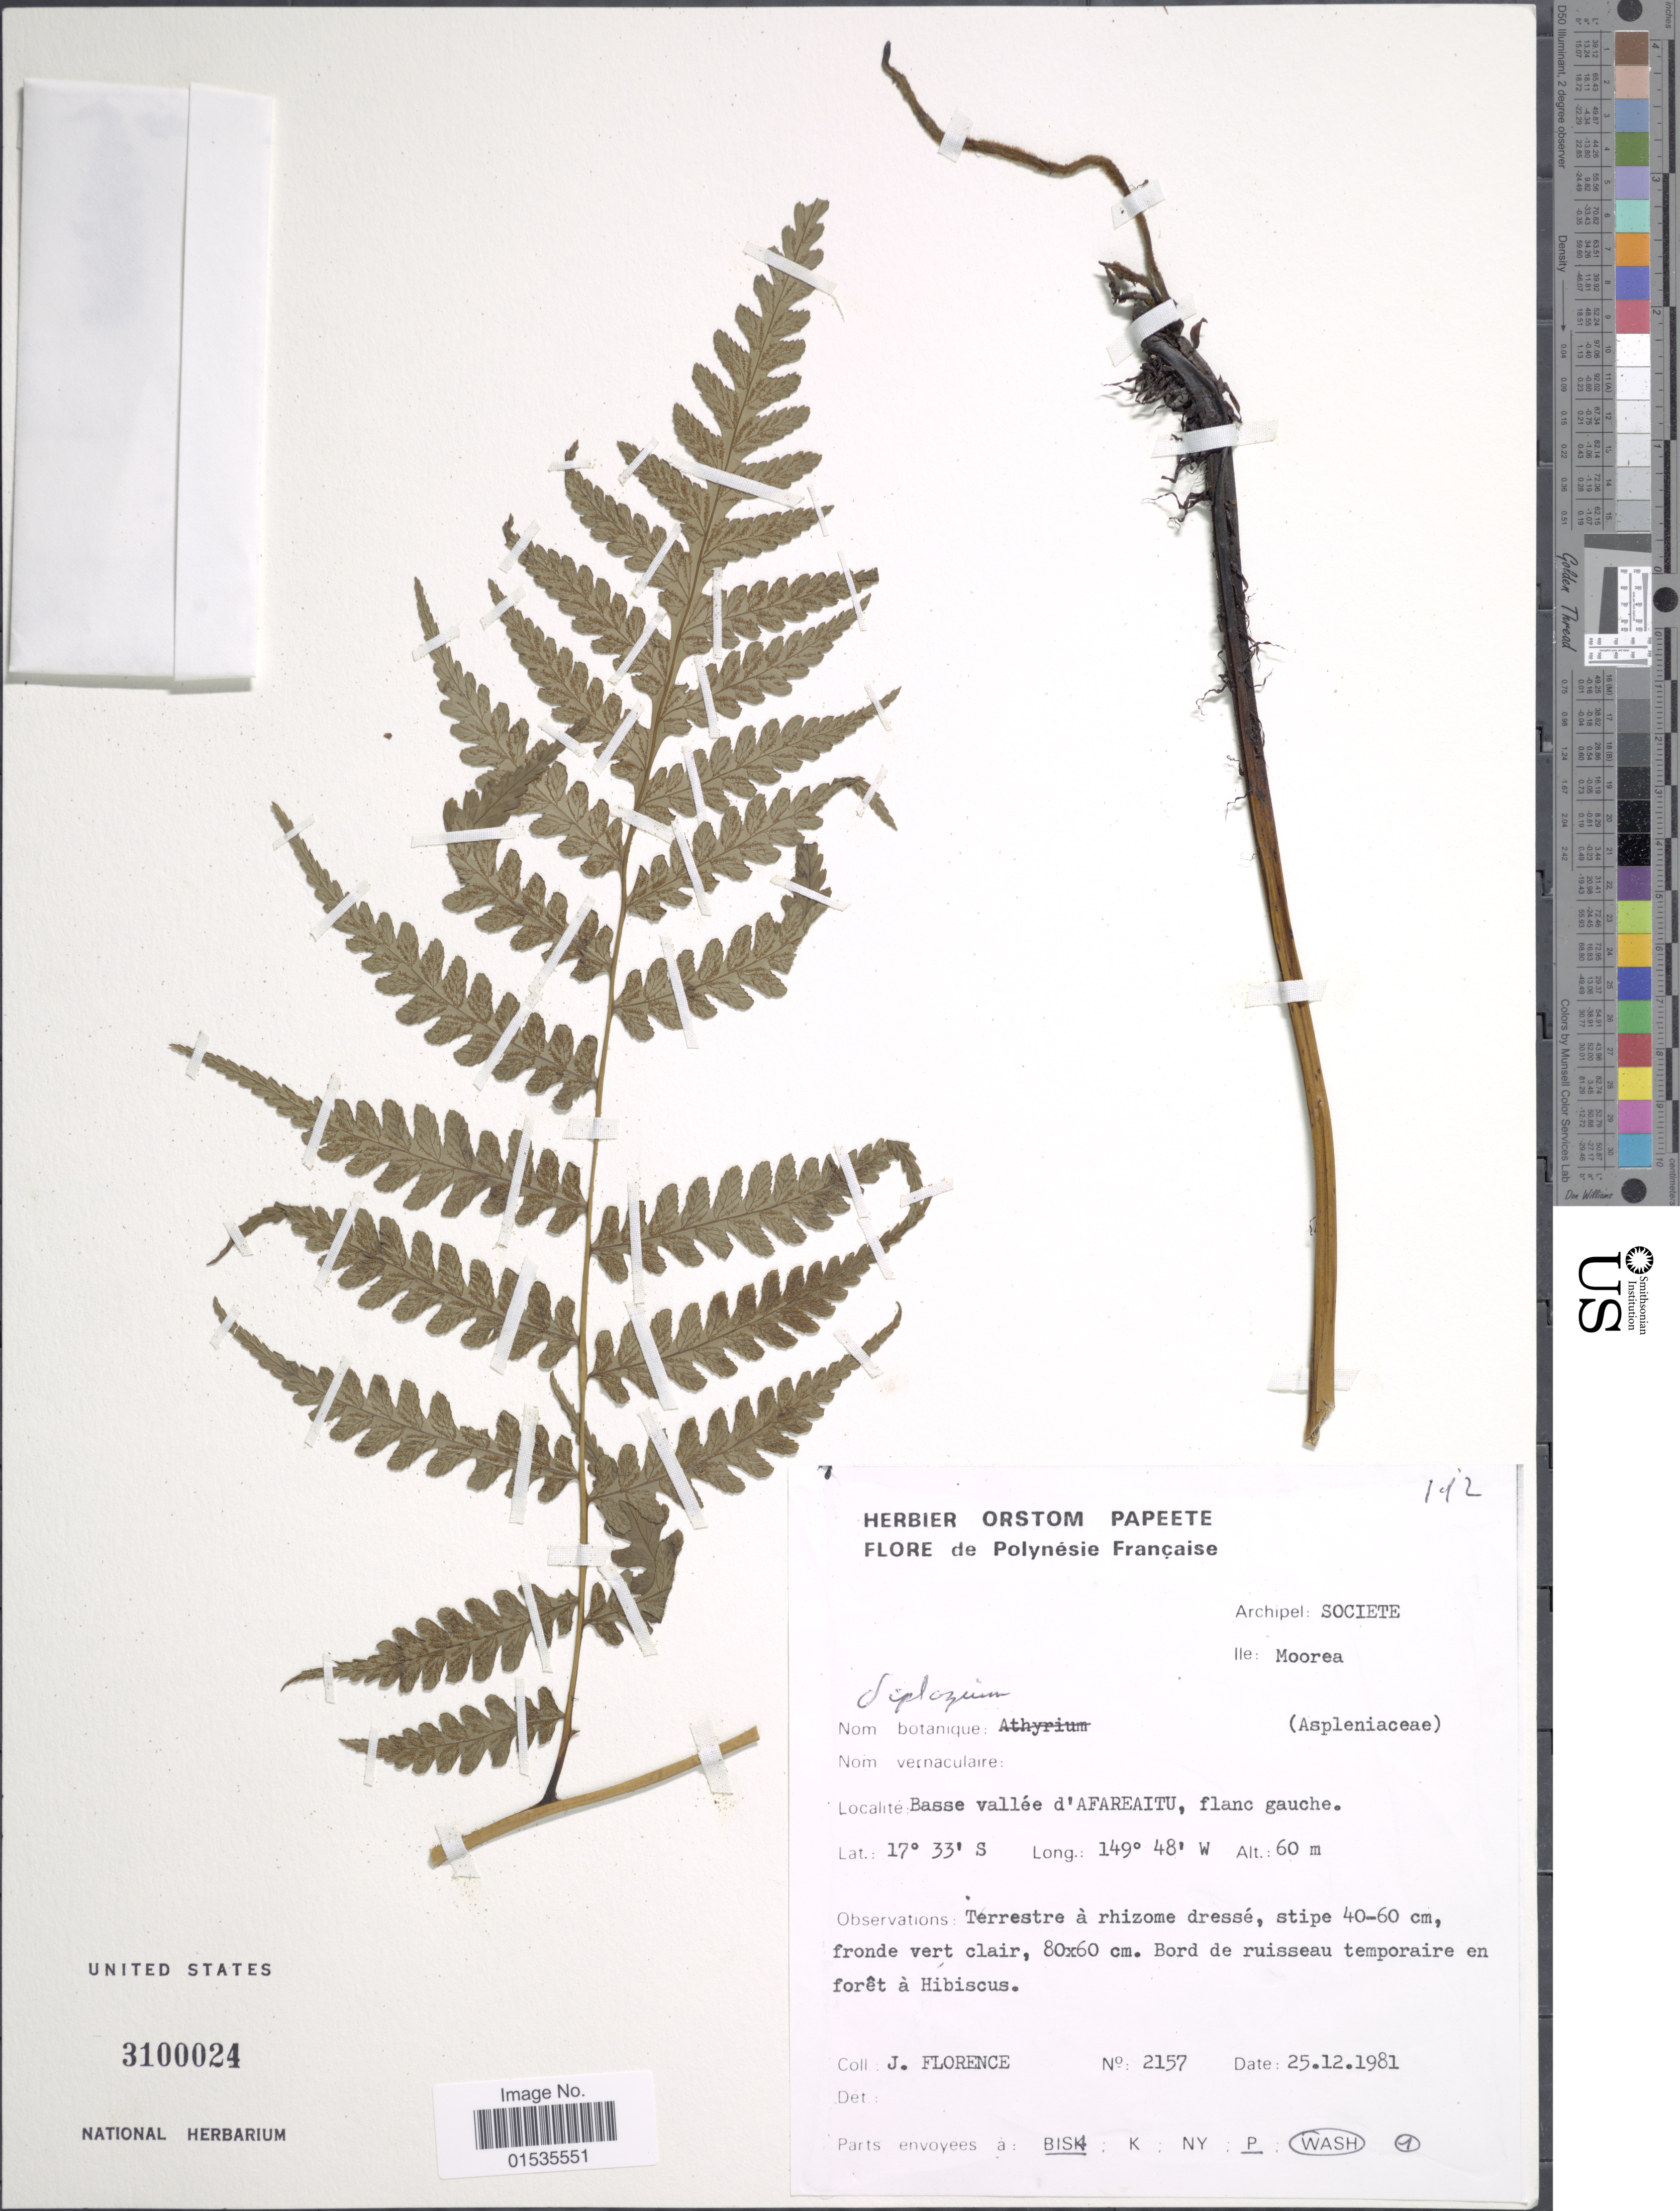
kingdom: Plantae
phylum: Tracheophyta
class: Polypodiopsida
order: Polypodiales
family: Athyriaceae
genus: Diplazium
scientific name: Diplazium harpeodes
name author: T. Moore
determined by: Florence, J.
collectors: J. Florence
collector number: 2157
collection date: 1981-12-25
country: French Polynesia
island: Moorea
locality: Societe, Moorea, Basse vallée d'Afareaitu, flanc gauche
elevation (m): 60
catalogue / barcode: US 3100024